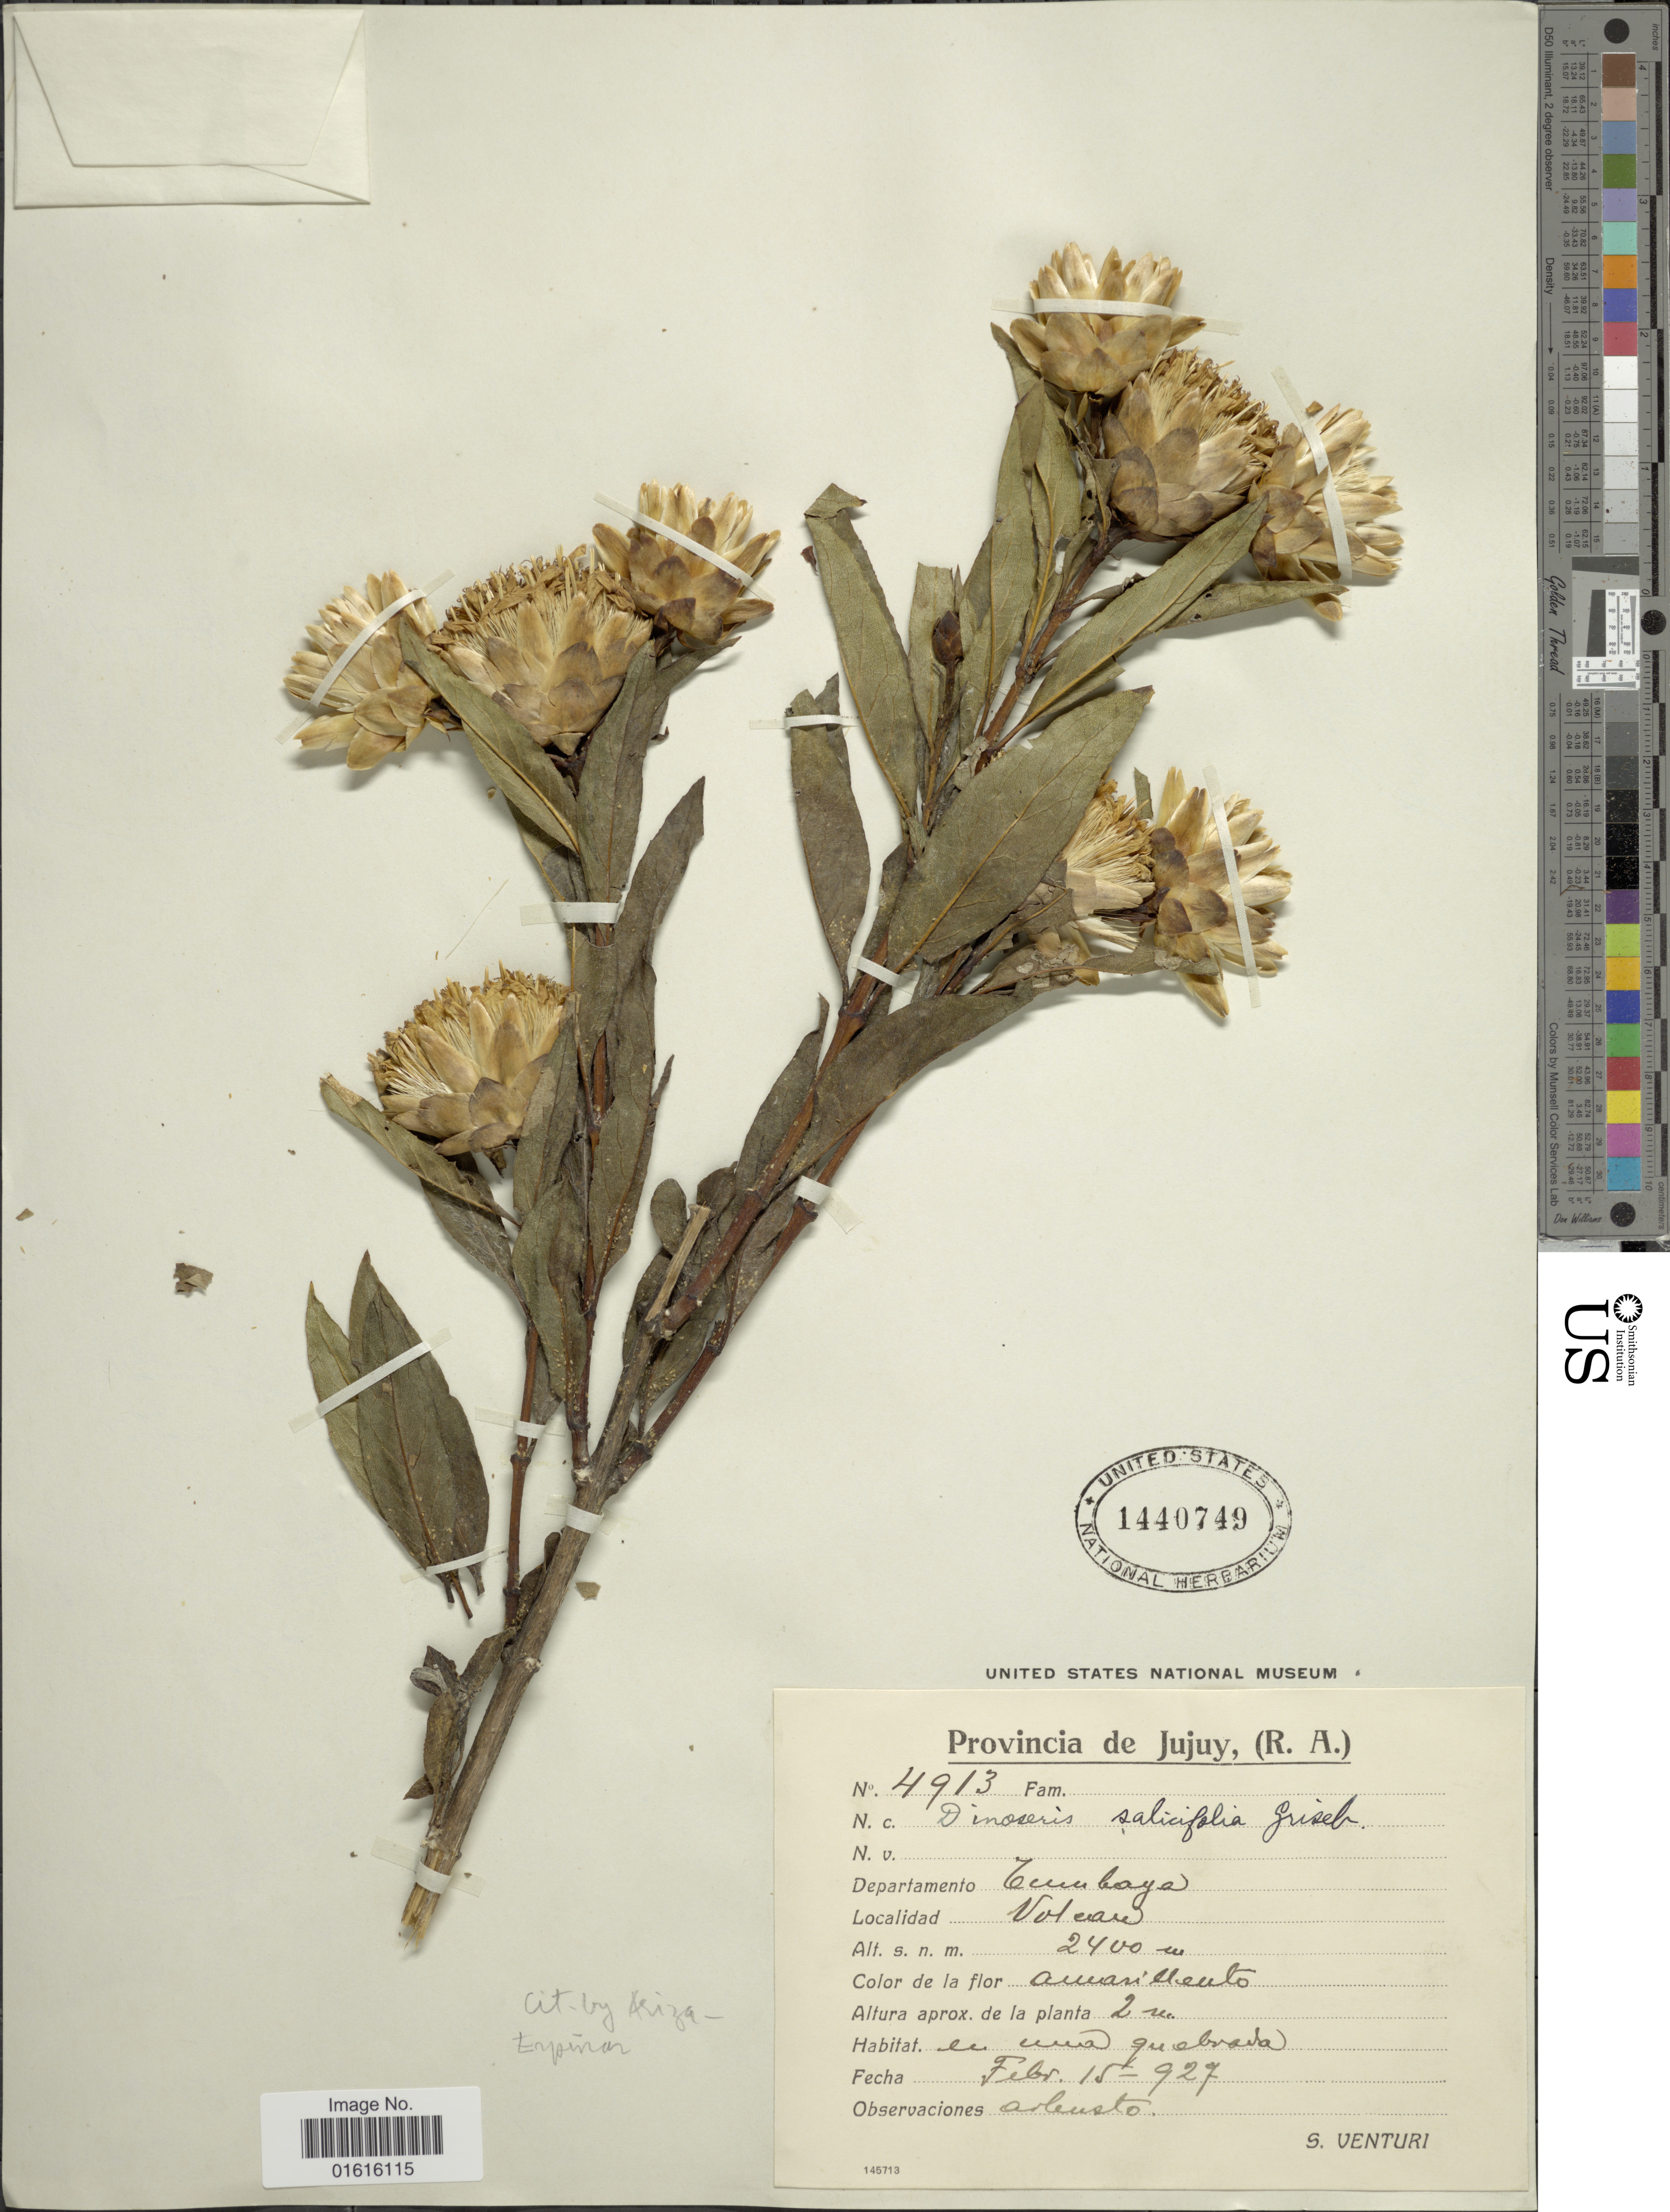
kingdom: Plantae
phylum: Tracheophyta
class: Magnoliopsida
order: Asterales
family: Asteraceae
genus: Dinoseris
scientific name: Dinoseris salicifolia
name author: Griseb.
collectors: S. Venturi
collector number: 4913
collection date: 1927-02-15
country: Argentina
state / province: Jujuy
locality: Departamento Cumbaya, Volcan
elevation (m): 2400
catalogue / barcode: US 1440749